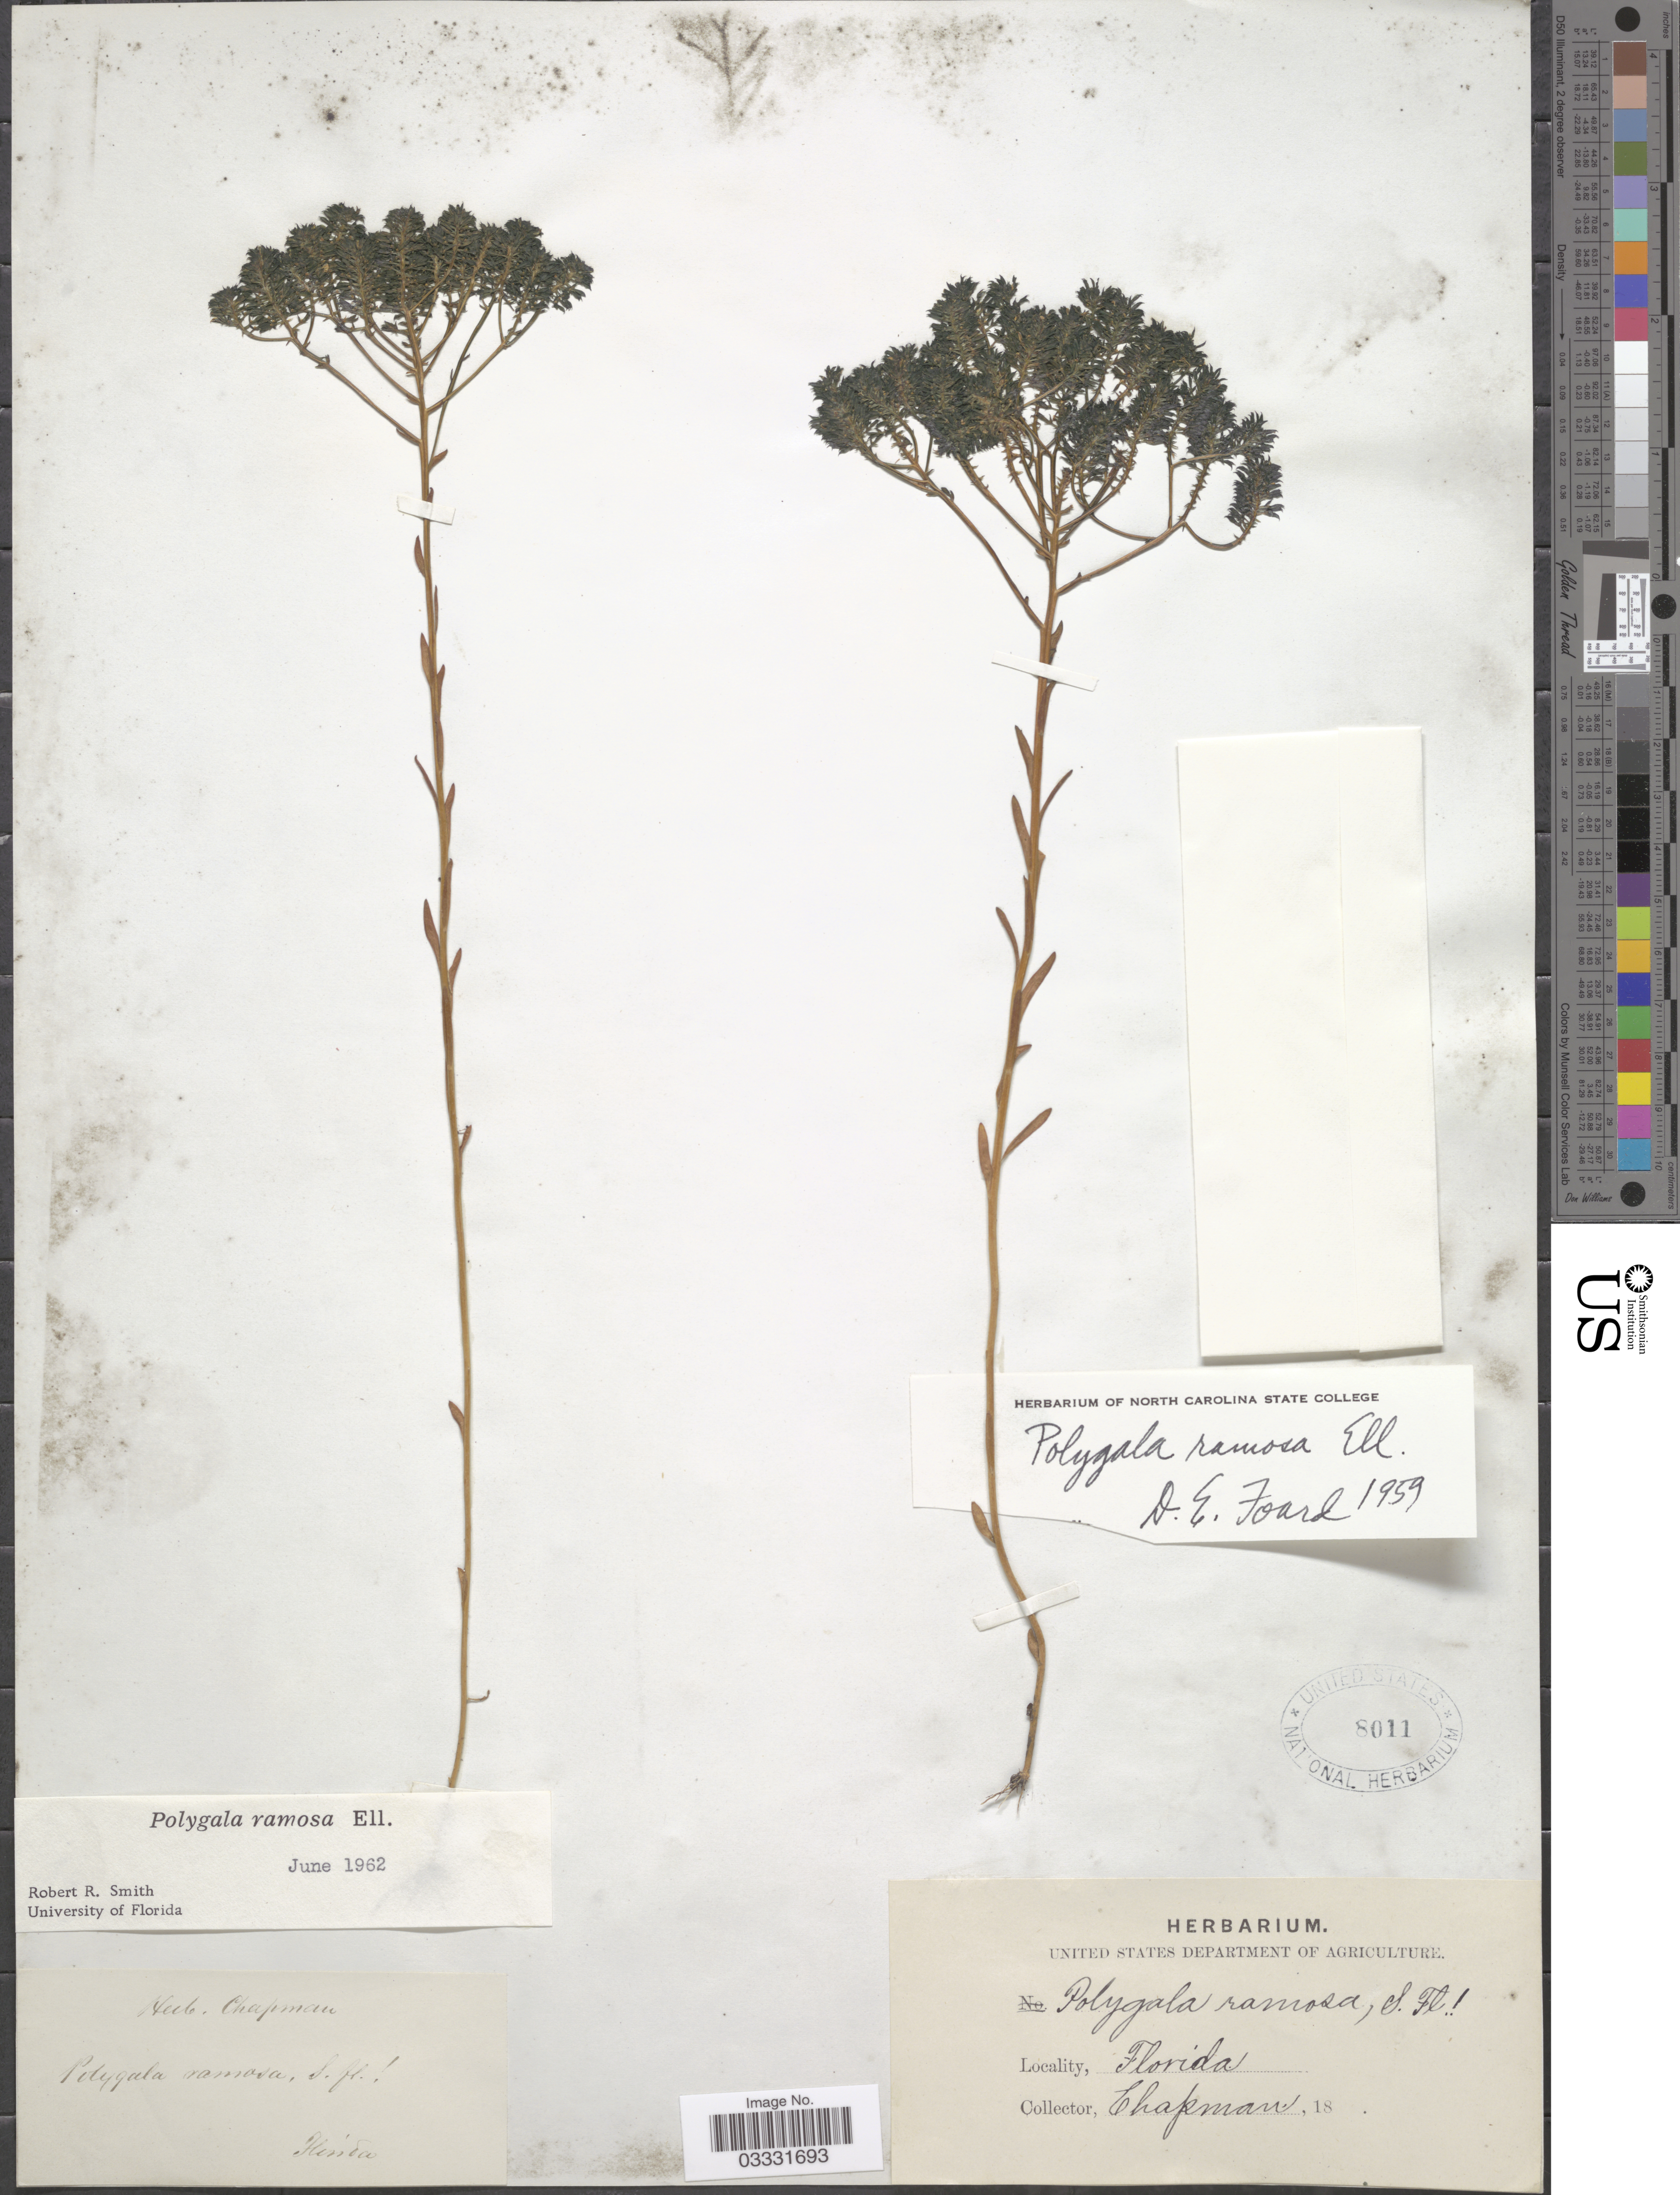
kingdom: Plantae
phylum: Tracheophyta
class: Magnoliopsida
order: Fabales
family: Polygalaceae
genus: Polygala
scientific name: Polygala ramosa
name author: Elliott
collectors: A. Chapman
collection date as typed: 18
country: United States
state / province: Florida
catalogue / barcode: US 8011